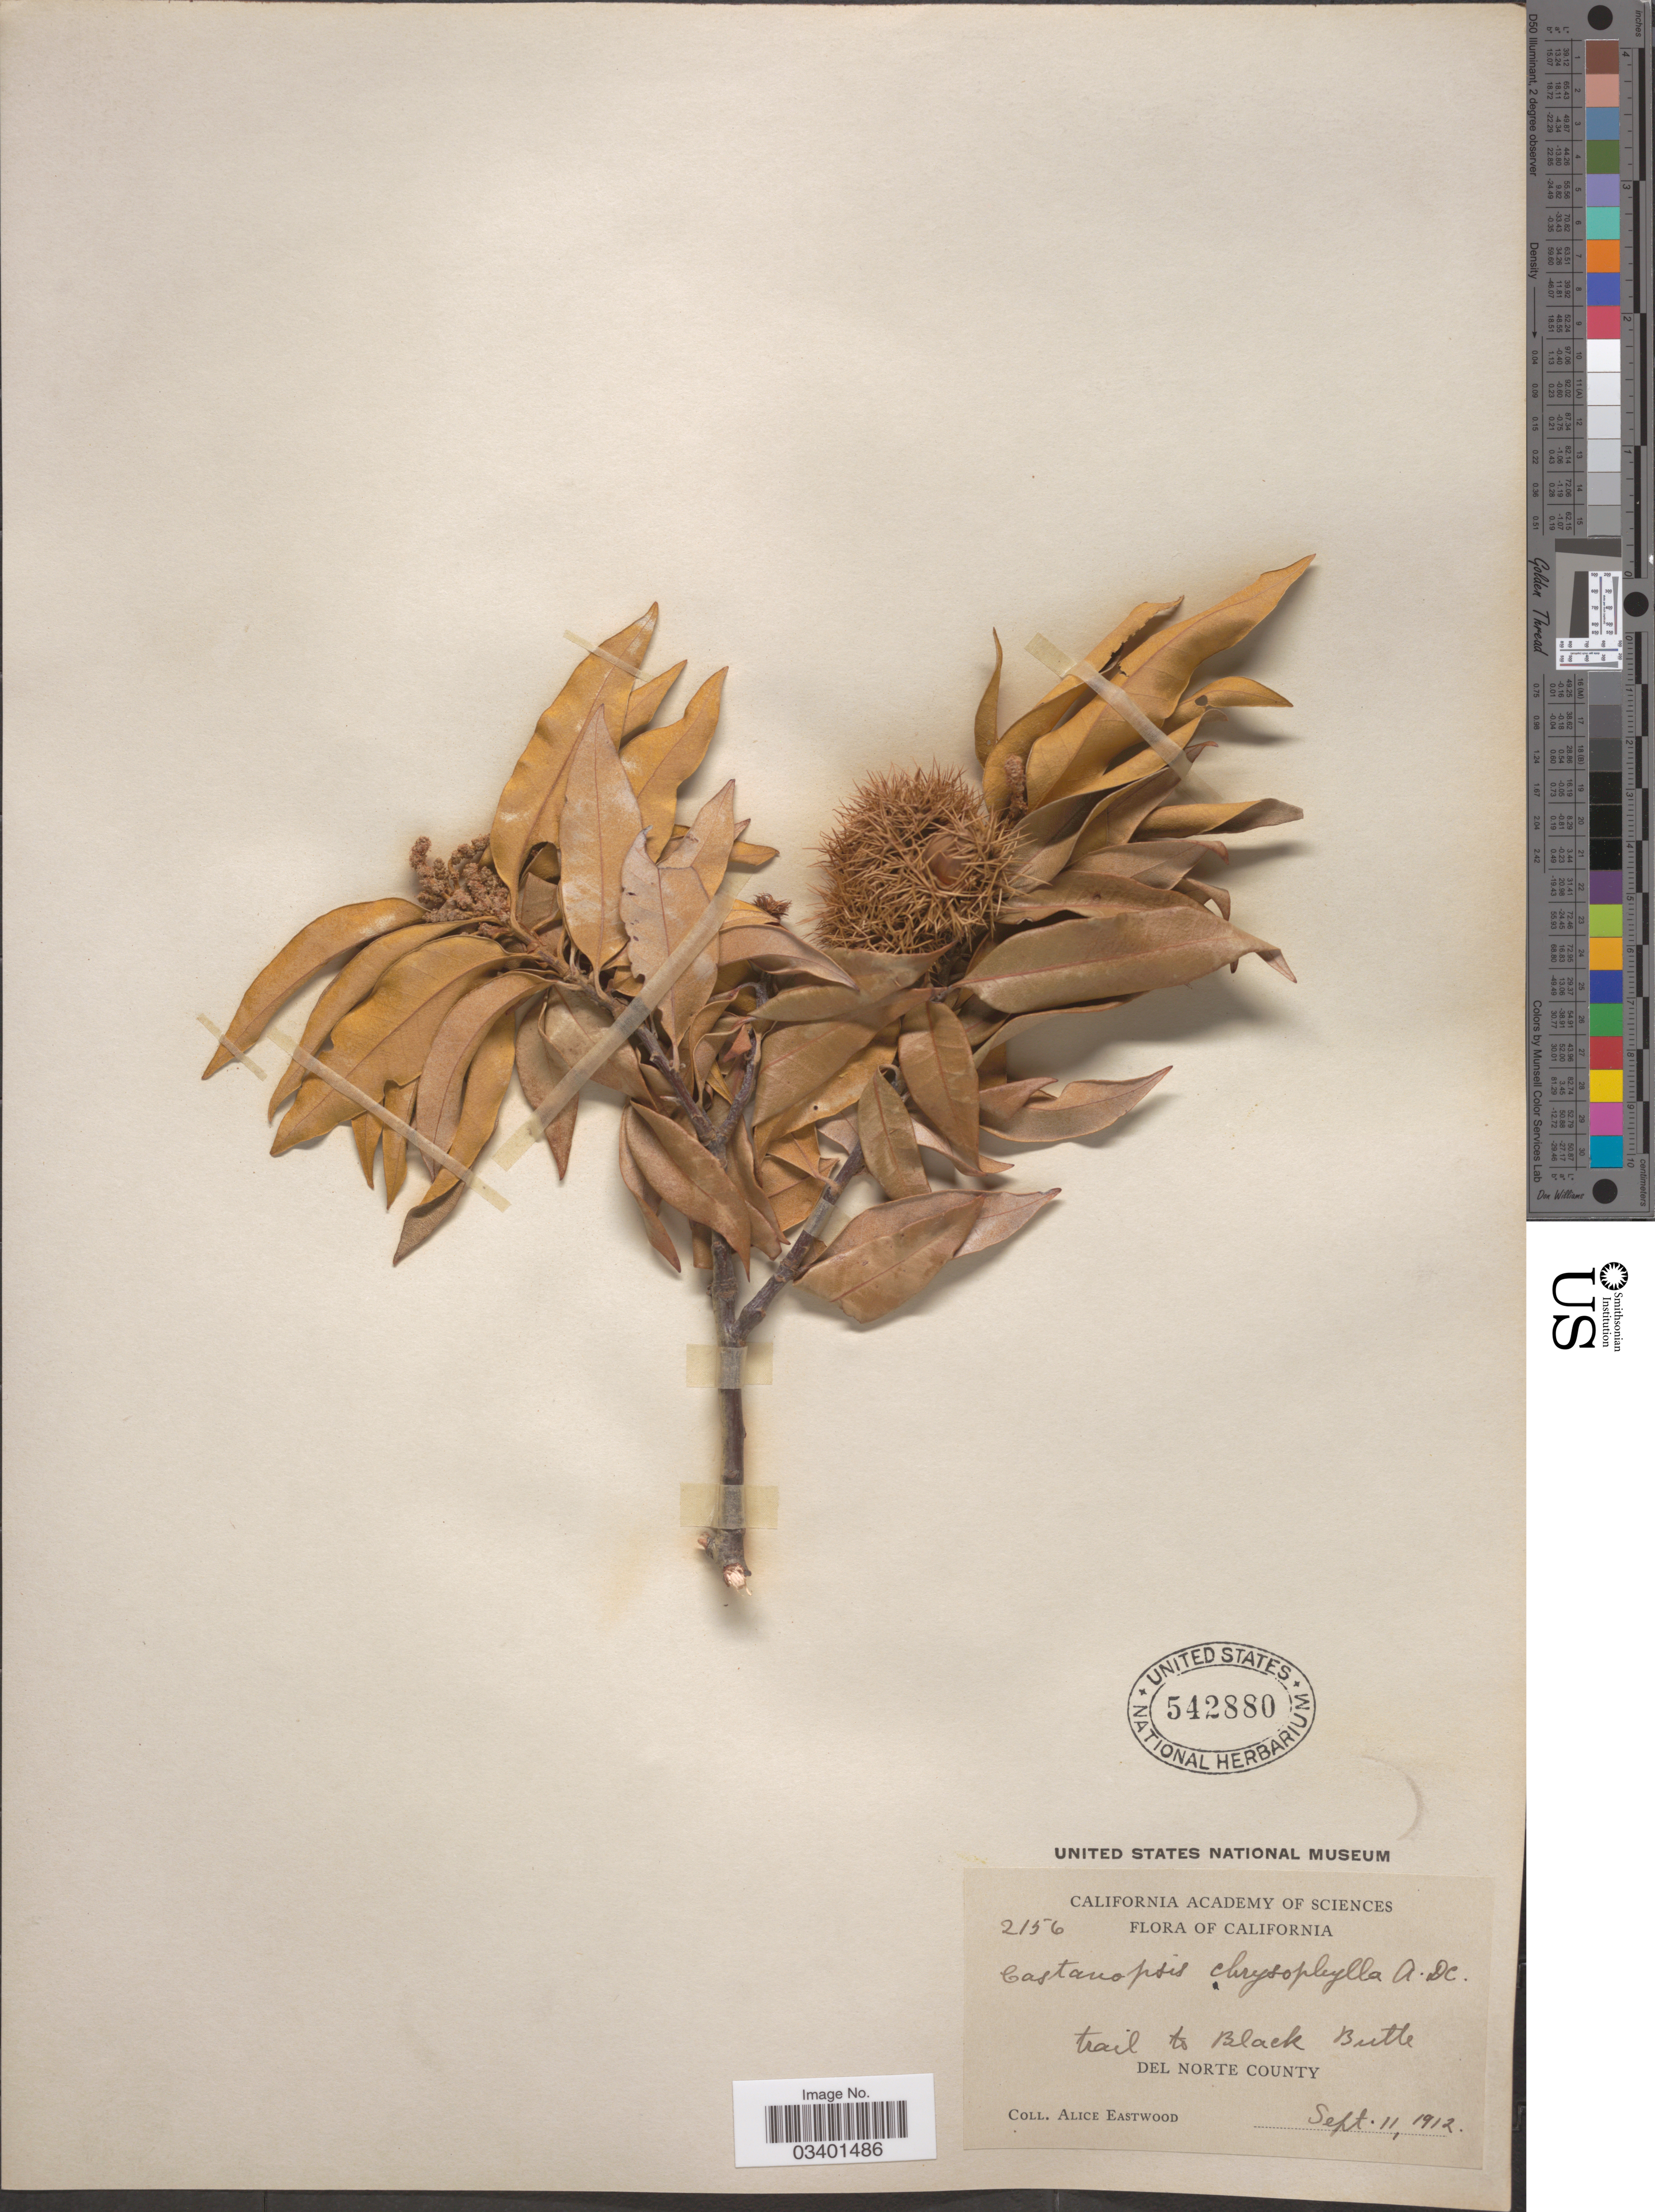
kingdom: Plantae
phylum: Tracheophyta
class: Magnoliopsida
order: Fagales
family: Fagaceae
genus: Chrysolepis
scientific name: Chrysolepis chrysophylla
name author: (Douglas ex Hook.) Hjelmq.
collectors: A. Eastwood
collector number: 2156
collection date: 1912-09-11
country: United States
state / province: California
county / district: Del Norte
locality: Trail to Black Butte Del Norte County.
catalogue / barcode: US 542880